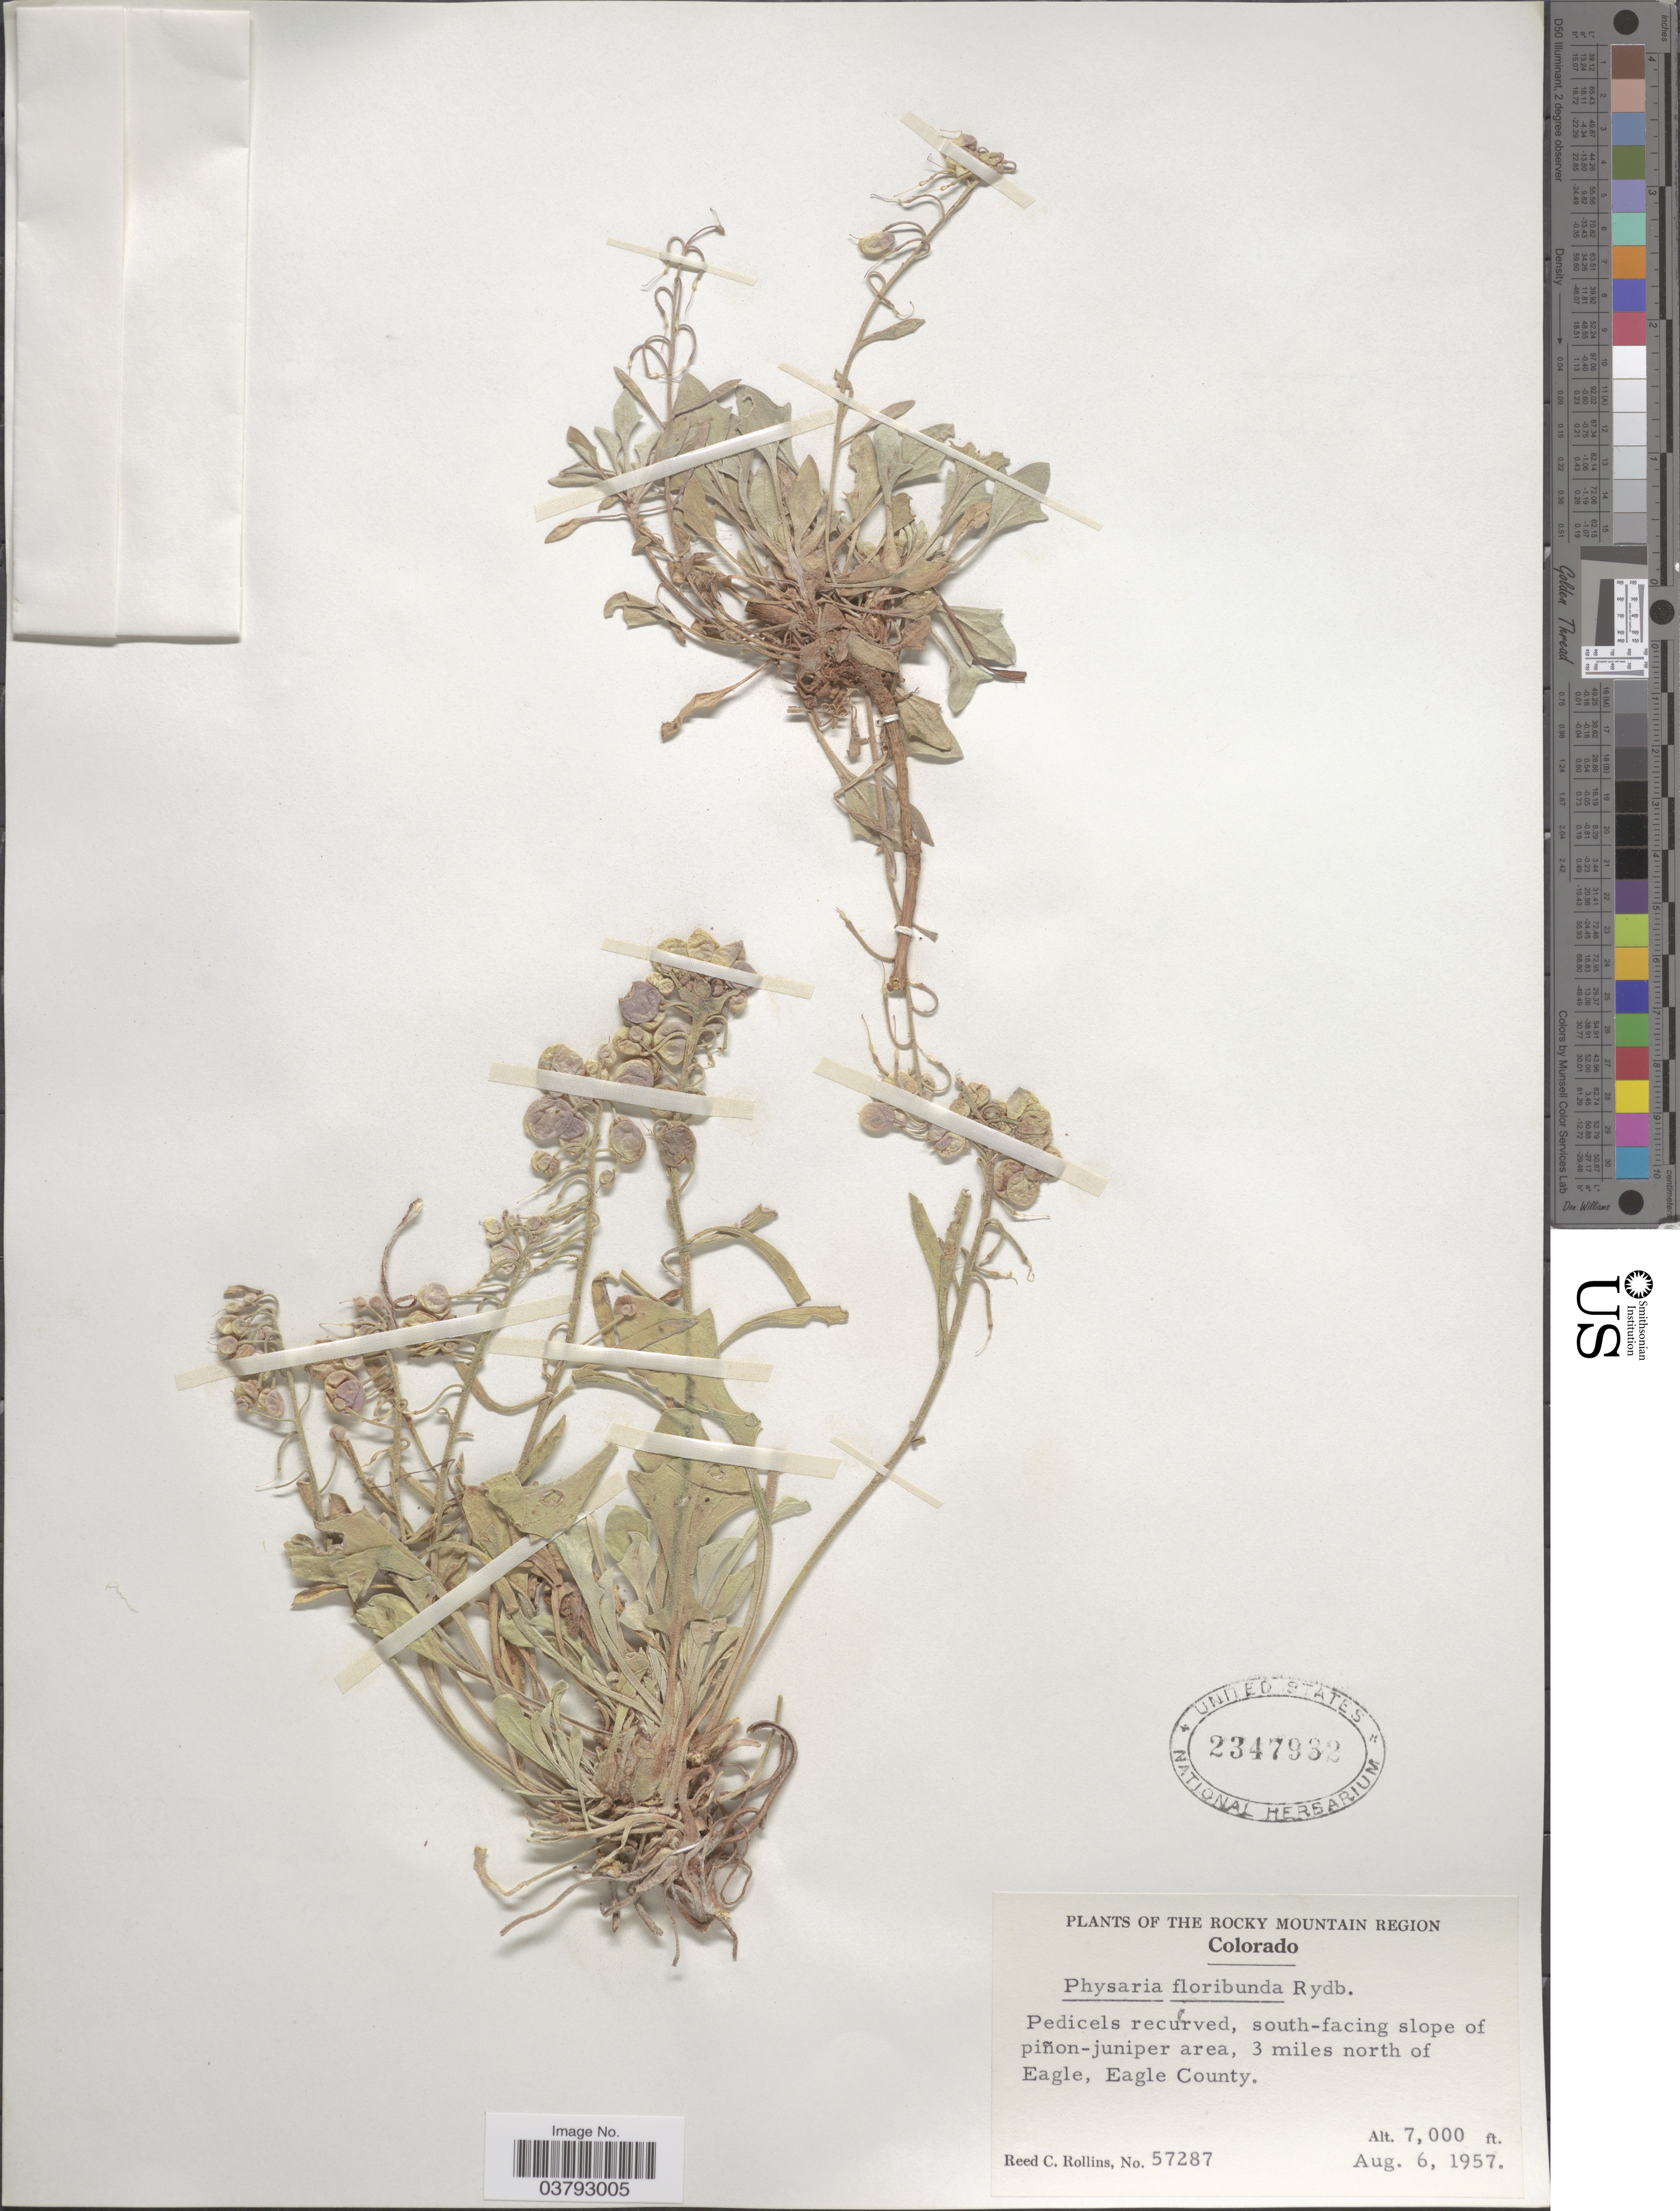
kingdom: Plantae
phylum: Tracheophyta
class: Magnoliopsida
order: Brassicales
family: Brassicaceae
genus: Physaria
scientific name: Physaria floribunda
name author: Rydb.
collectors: R. C. Rollins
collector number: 57287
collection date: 1957-08-06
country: United States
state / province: Colorado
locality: The Rocky Mountain Region. South-facing slope of piñon-juniper area, 3 miles north of Eagle, Eagle County.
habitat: south facing slope of pinon-juniper area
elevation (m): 2134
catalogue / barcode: US 2347932